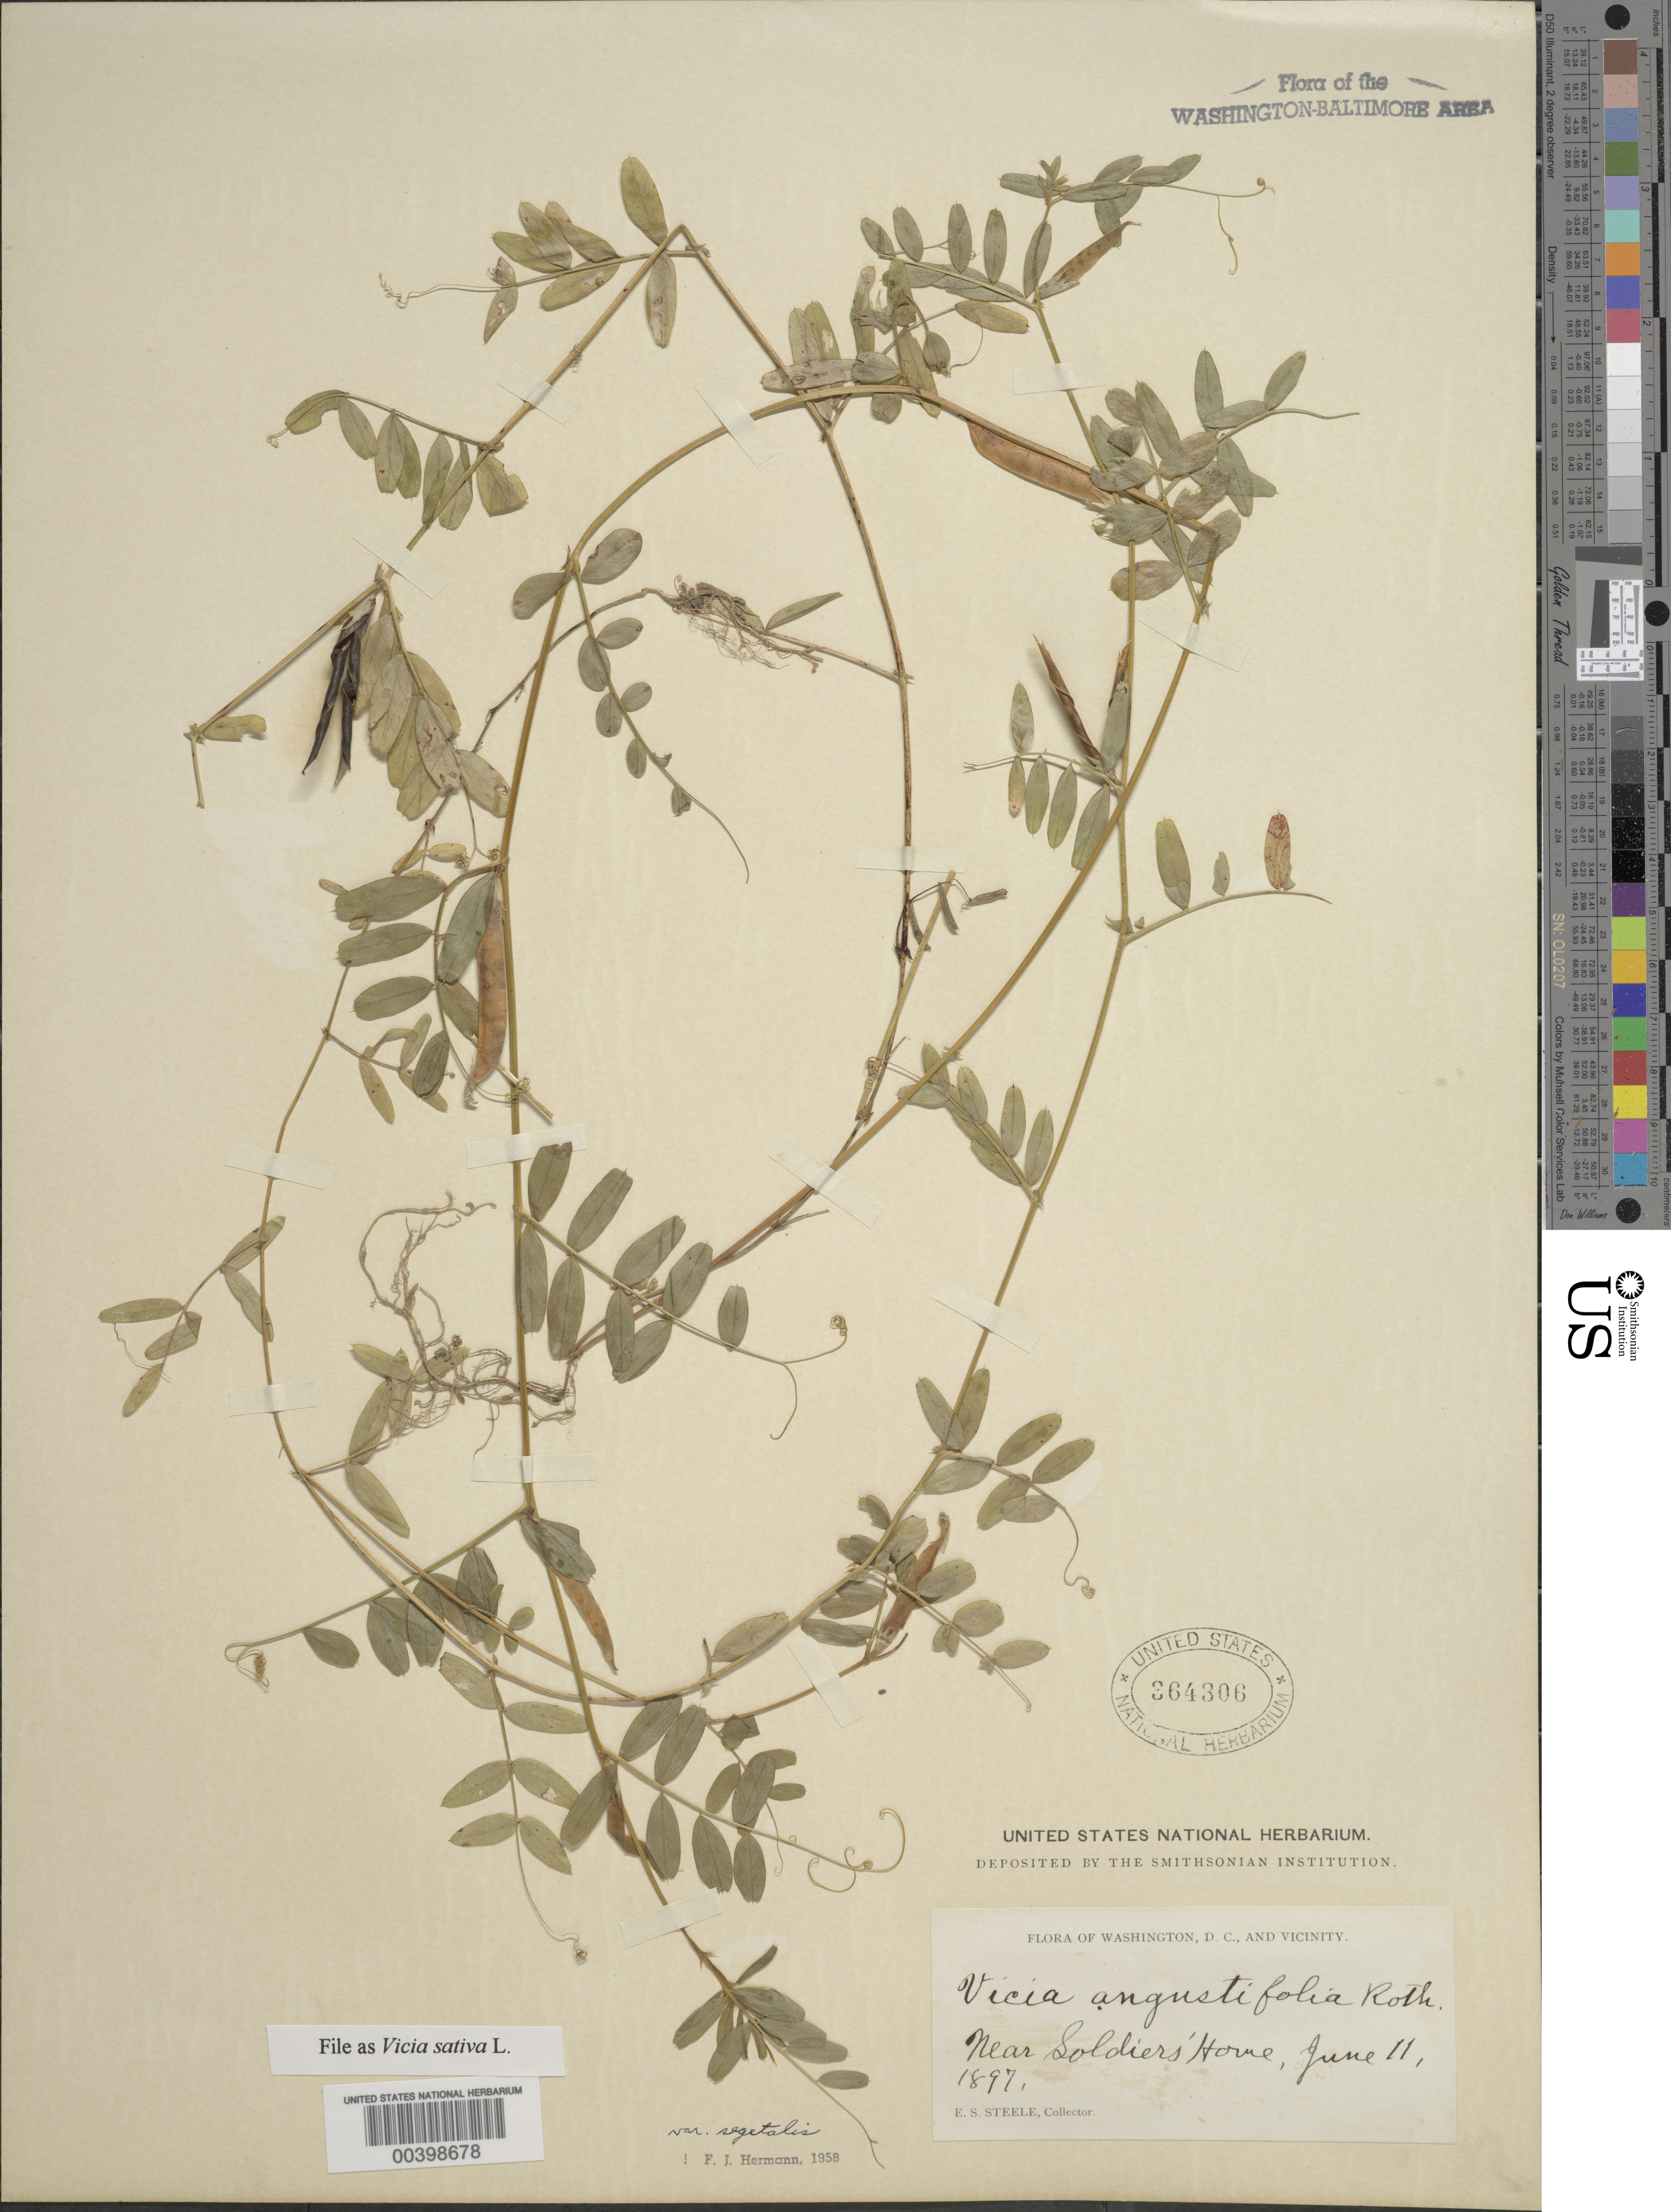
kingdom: Plantae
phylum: Tracheophyta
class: Magnoliopsida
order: Fabales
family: Fabaceae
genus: Vicia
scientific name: Vicia sativa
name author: L.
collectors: E. Steele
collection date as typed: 11 Jun 1897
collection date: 1897-06-11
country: United States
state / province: District of Columbia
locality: Near Soldiers Home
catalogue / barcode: US 364306